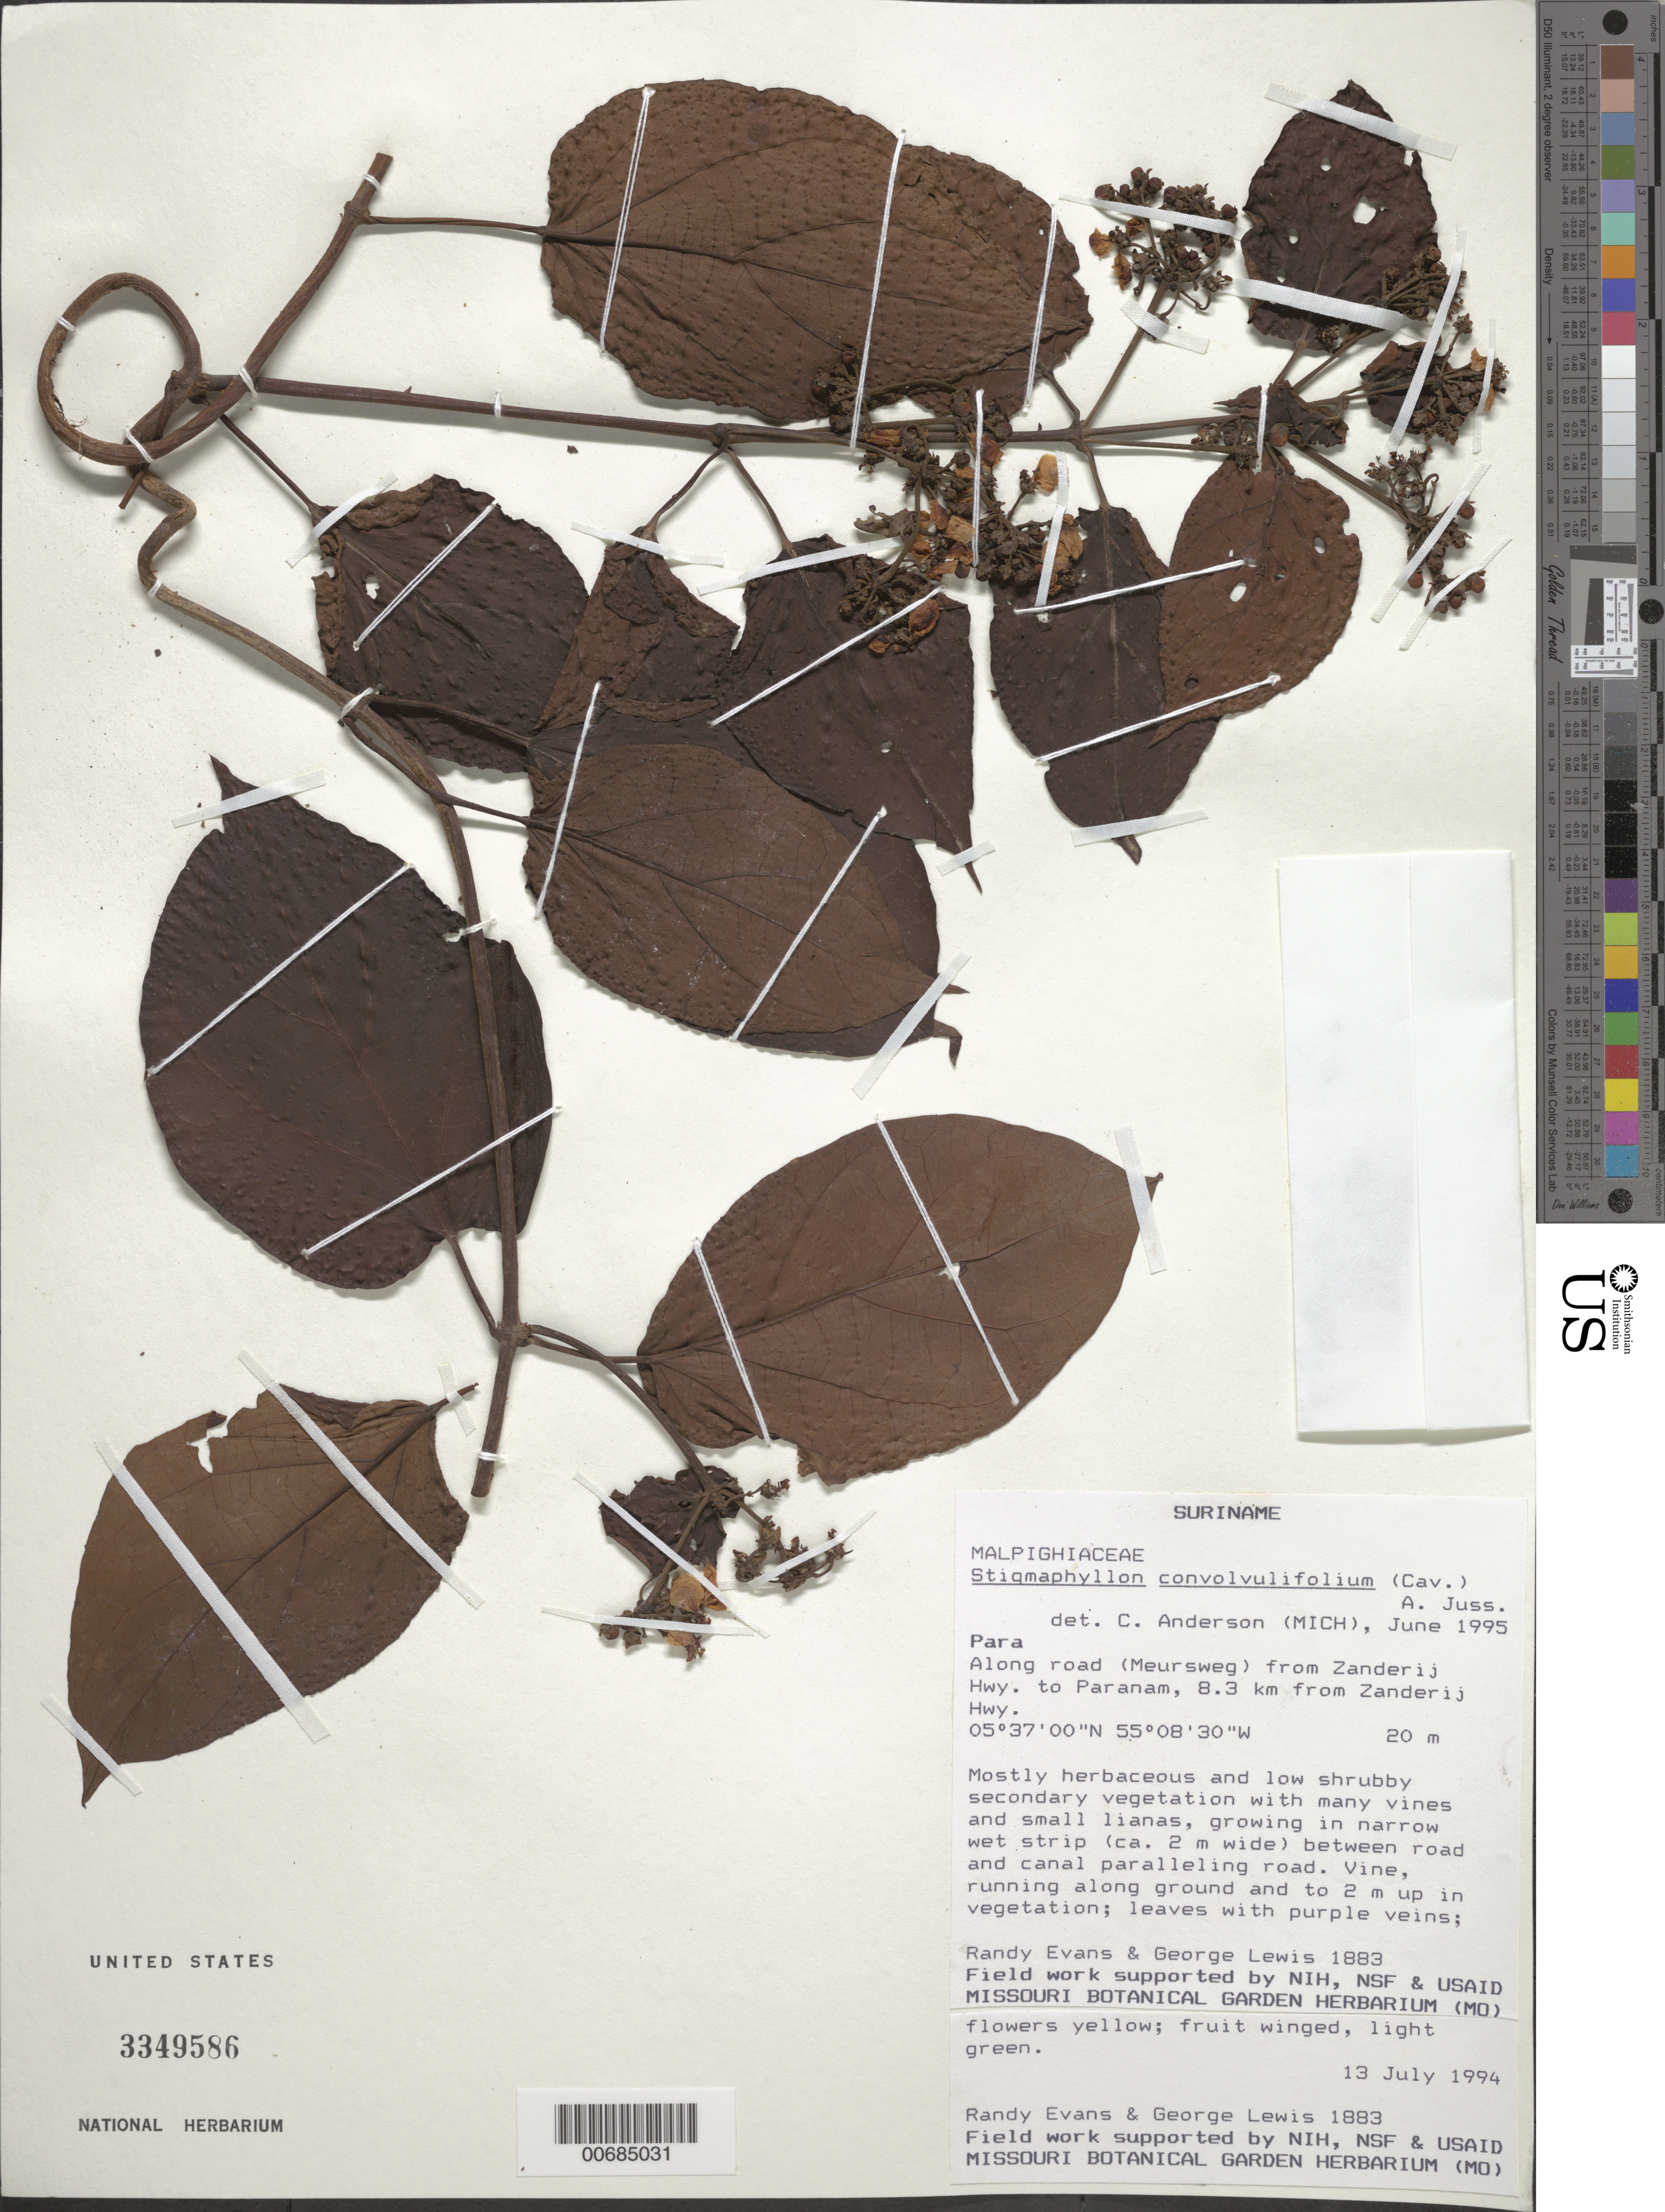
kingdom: Plantae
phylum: Tracheophyta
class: Magnoliopsida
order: Malpighiales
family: Malpighiaceae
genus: Stigmaphyllon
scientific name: Stigmaphyllon convolvulifolium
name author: A. Juss.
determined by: Anderson, C.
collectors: R. Evans & G. Lewis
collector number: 1883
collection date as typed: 13-Jul-94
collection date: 1994-07-13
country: Suriname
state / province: Para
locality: Zanderij, hwy to Paranam, 8.3 km from Zanderij Hwy.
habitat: Herbaceous & low shrubby secondary vegetation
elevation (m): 20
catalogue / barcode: US 3349586